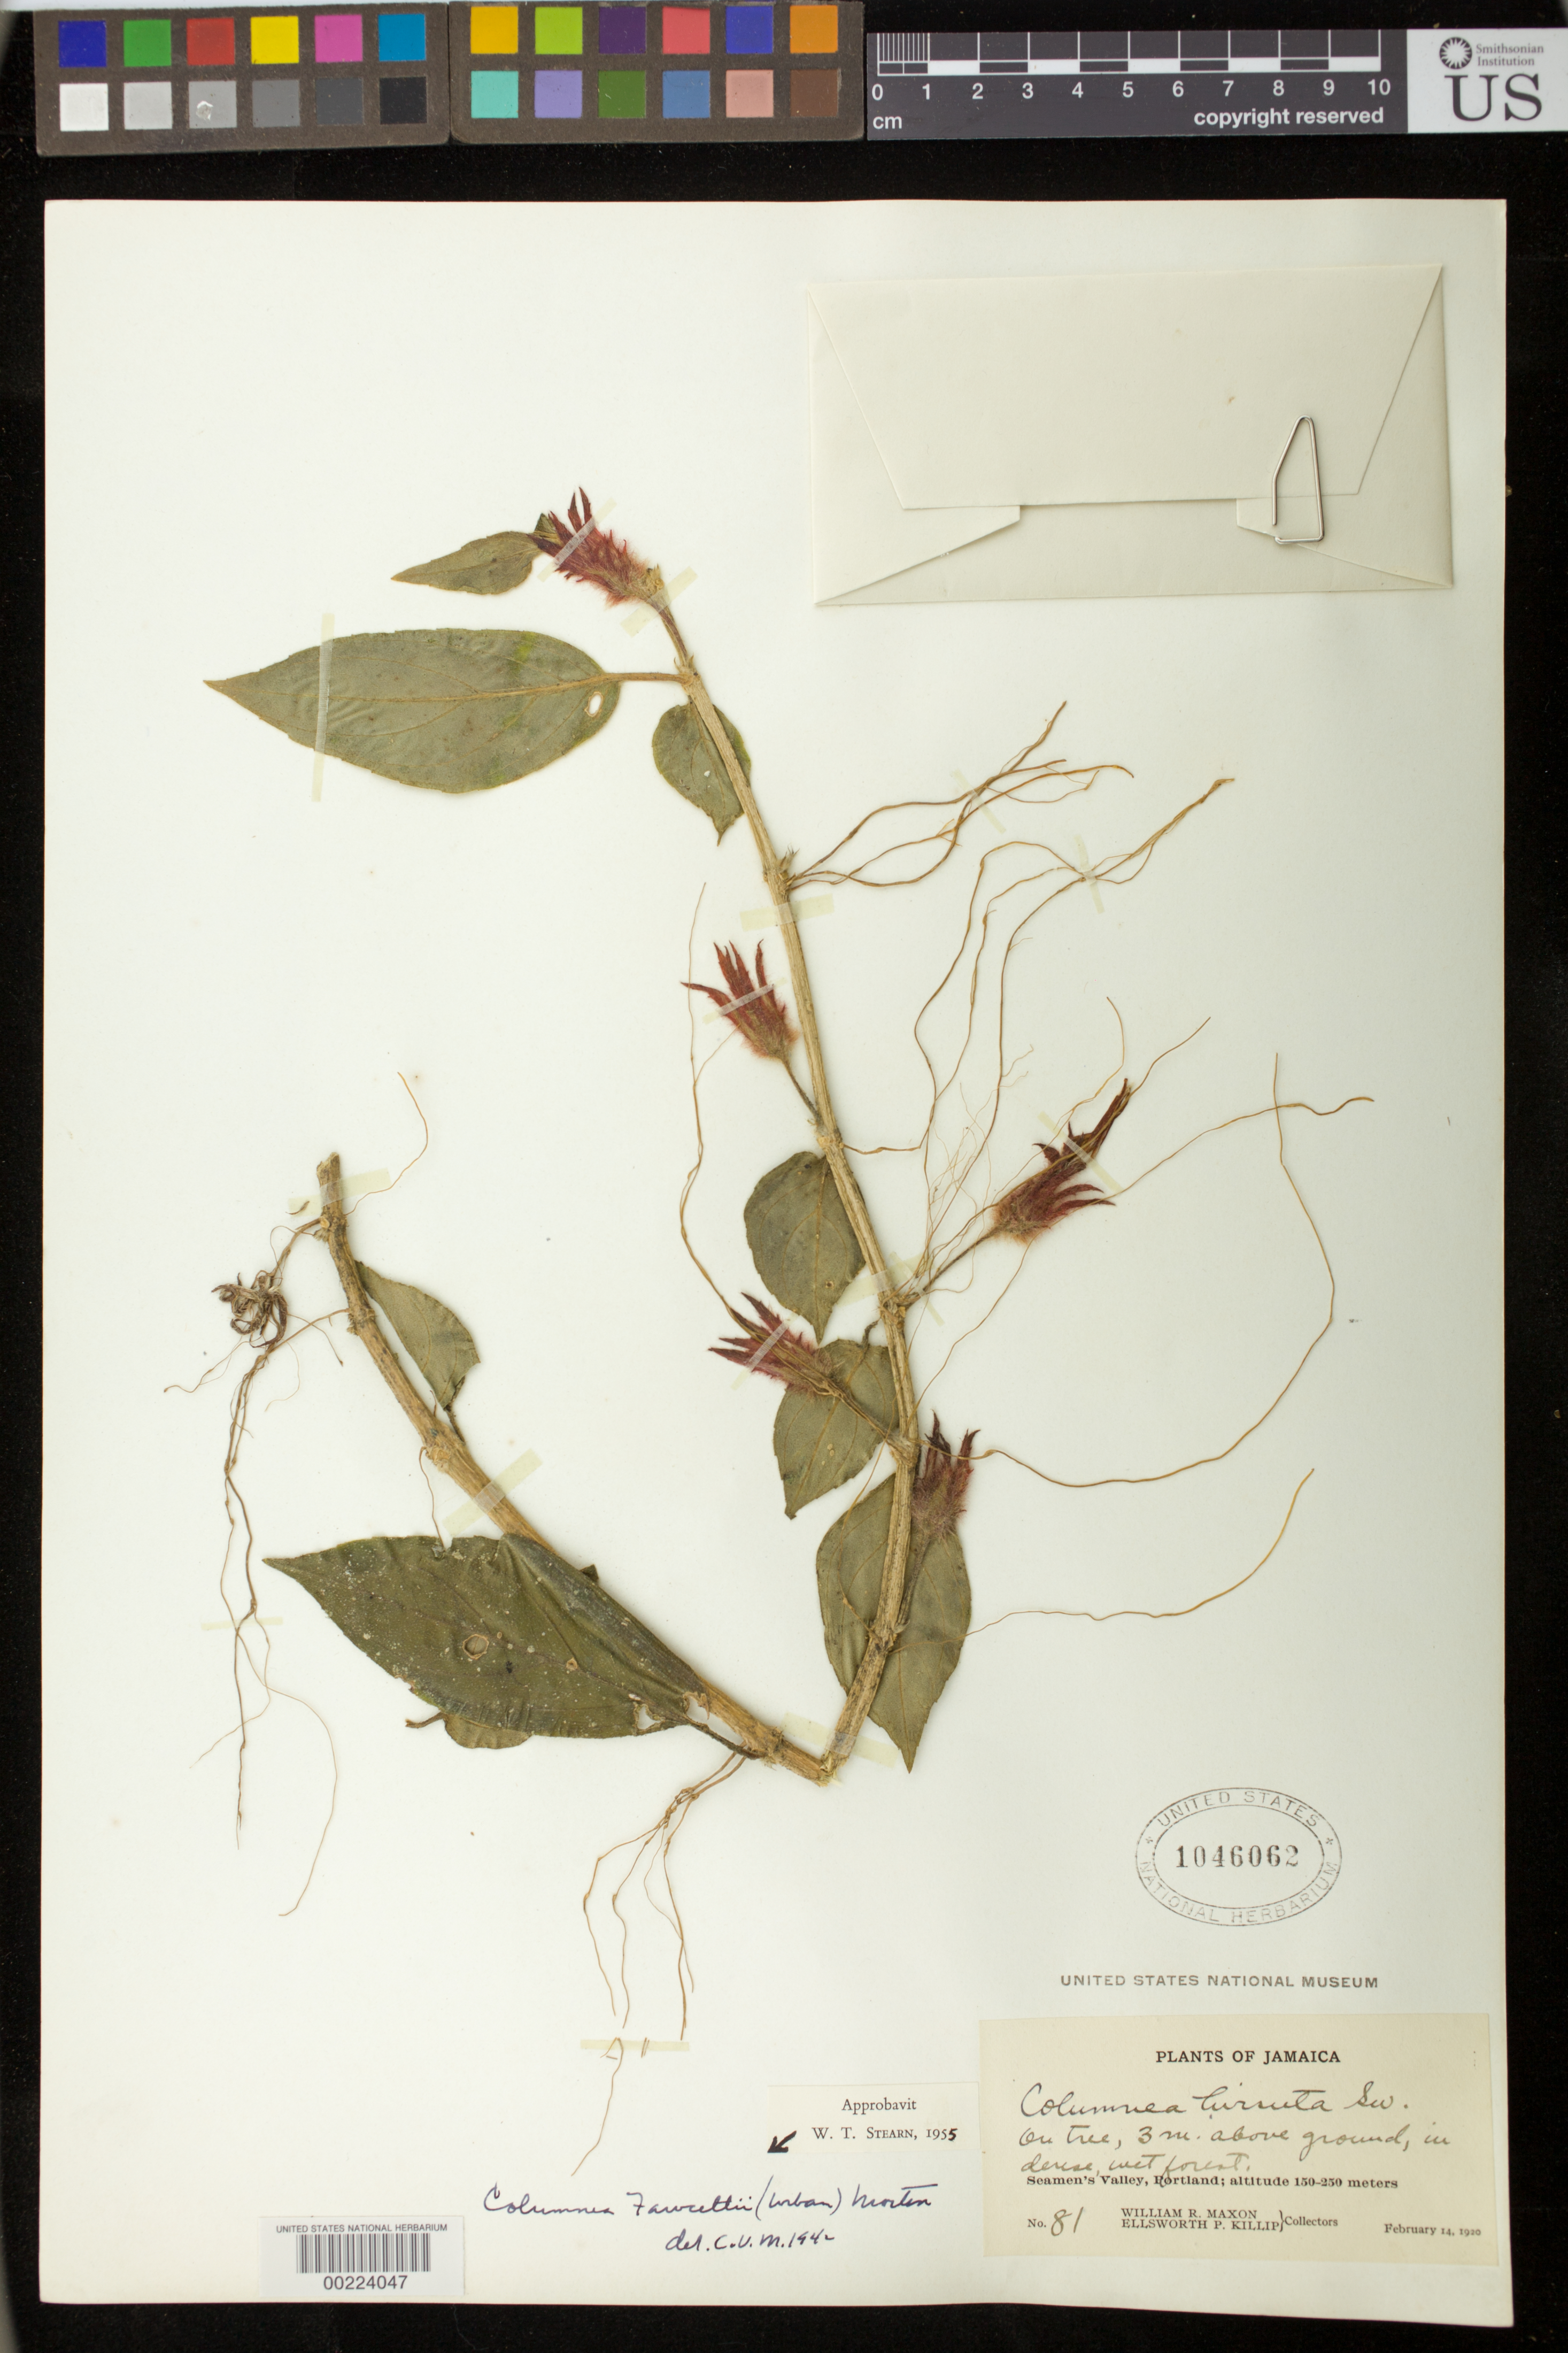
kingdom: Plantae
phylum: Tracheophyta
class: Magnoliopsida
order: Lamiales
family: Gesneriaceae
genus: Columnea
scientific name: Columnea fawcettii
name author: (Urb.) C.V. Morton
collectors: W. R. Maxon & E. P. Killip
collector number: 81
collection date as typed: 14 Feb 1920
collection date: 1920-02-14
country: Jamaica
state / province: Portland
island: Jamaica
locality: Seaman's Valley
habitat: In dense, wet forest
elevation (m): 150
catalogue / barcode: US 1046062